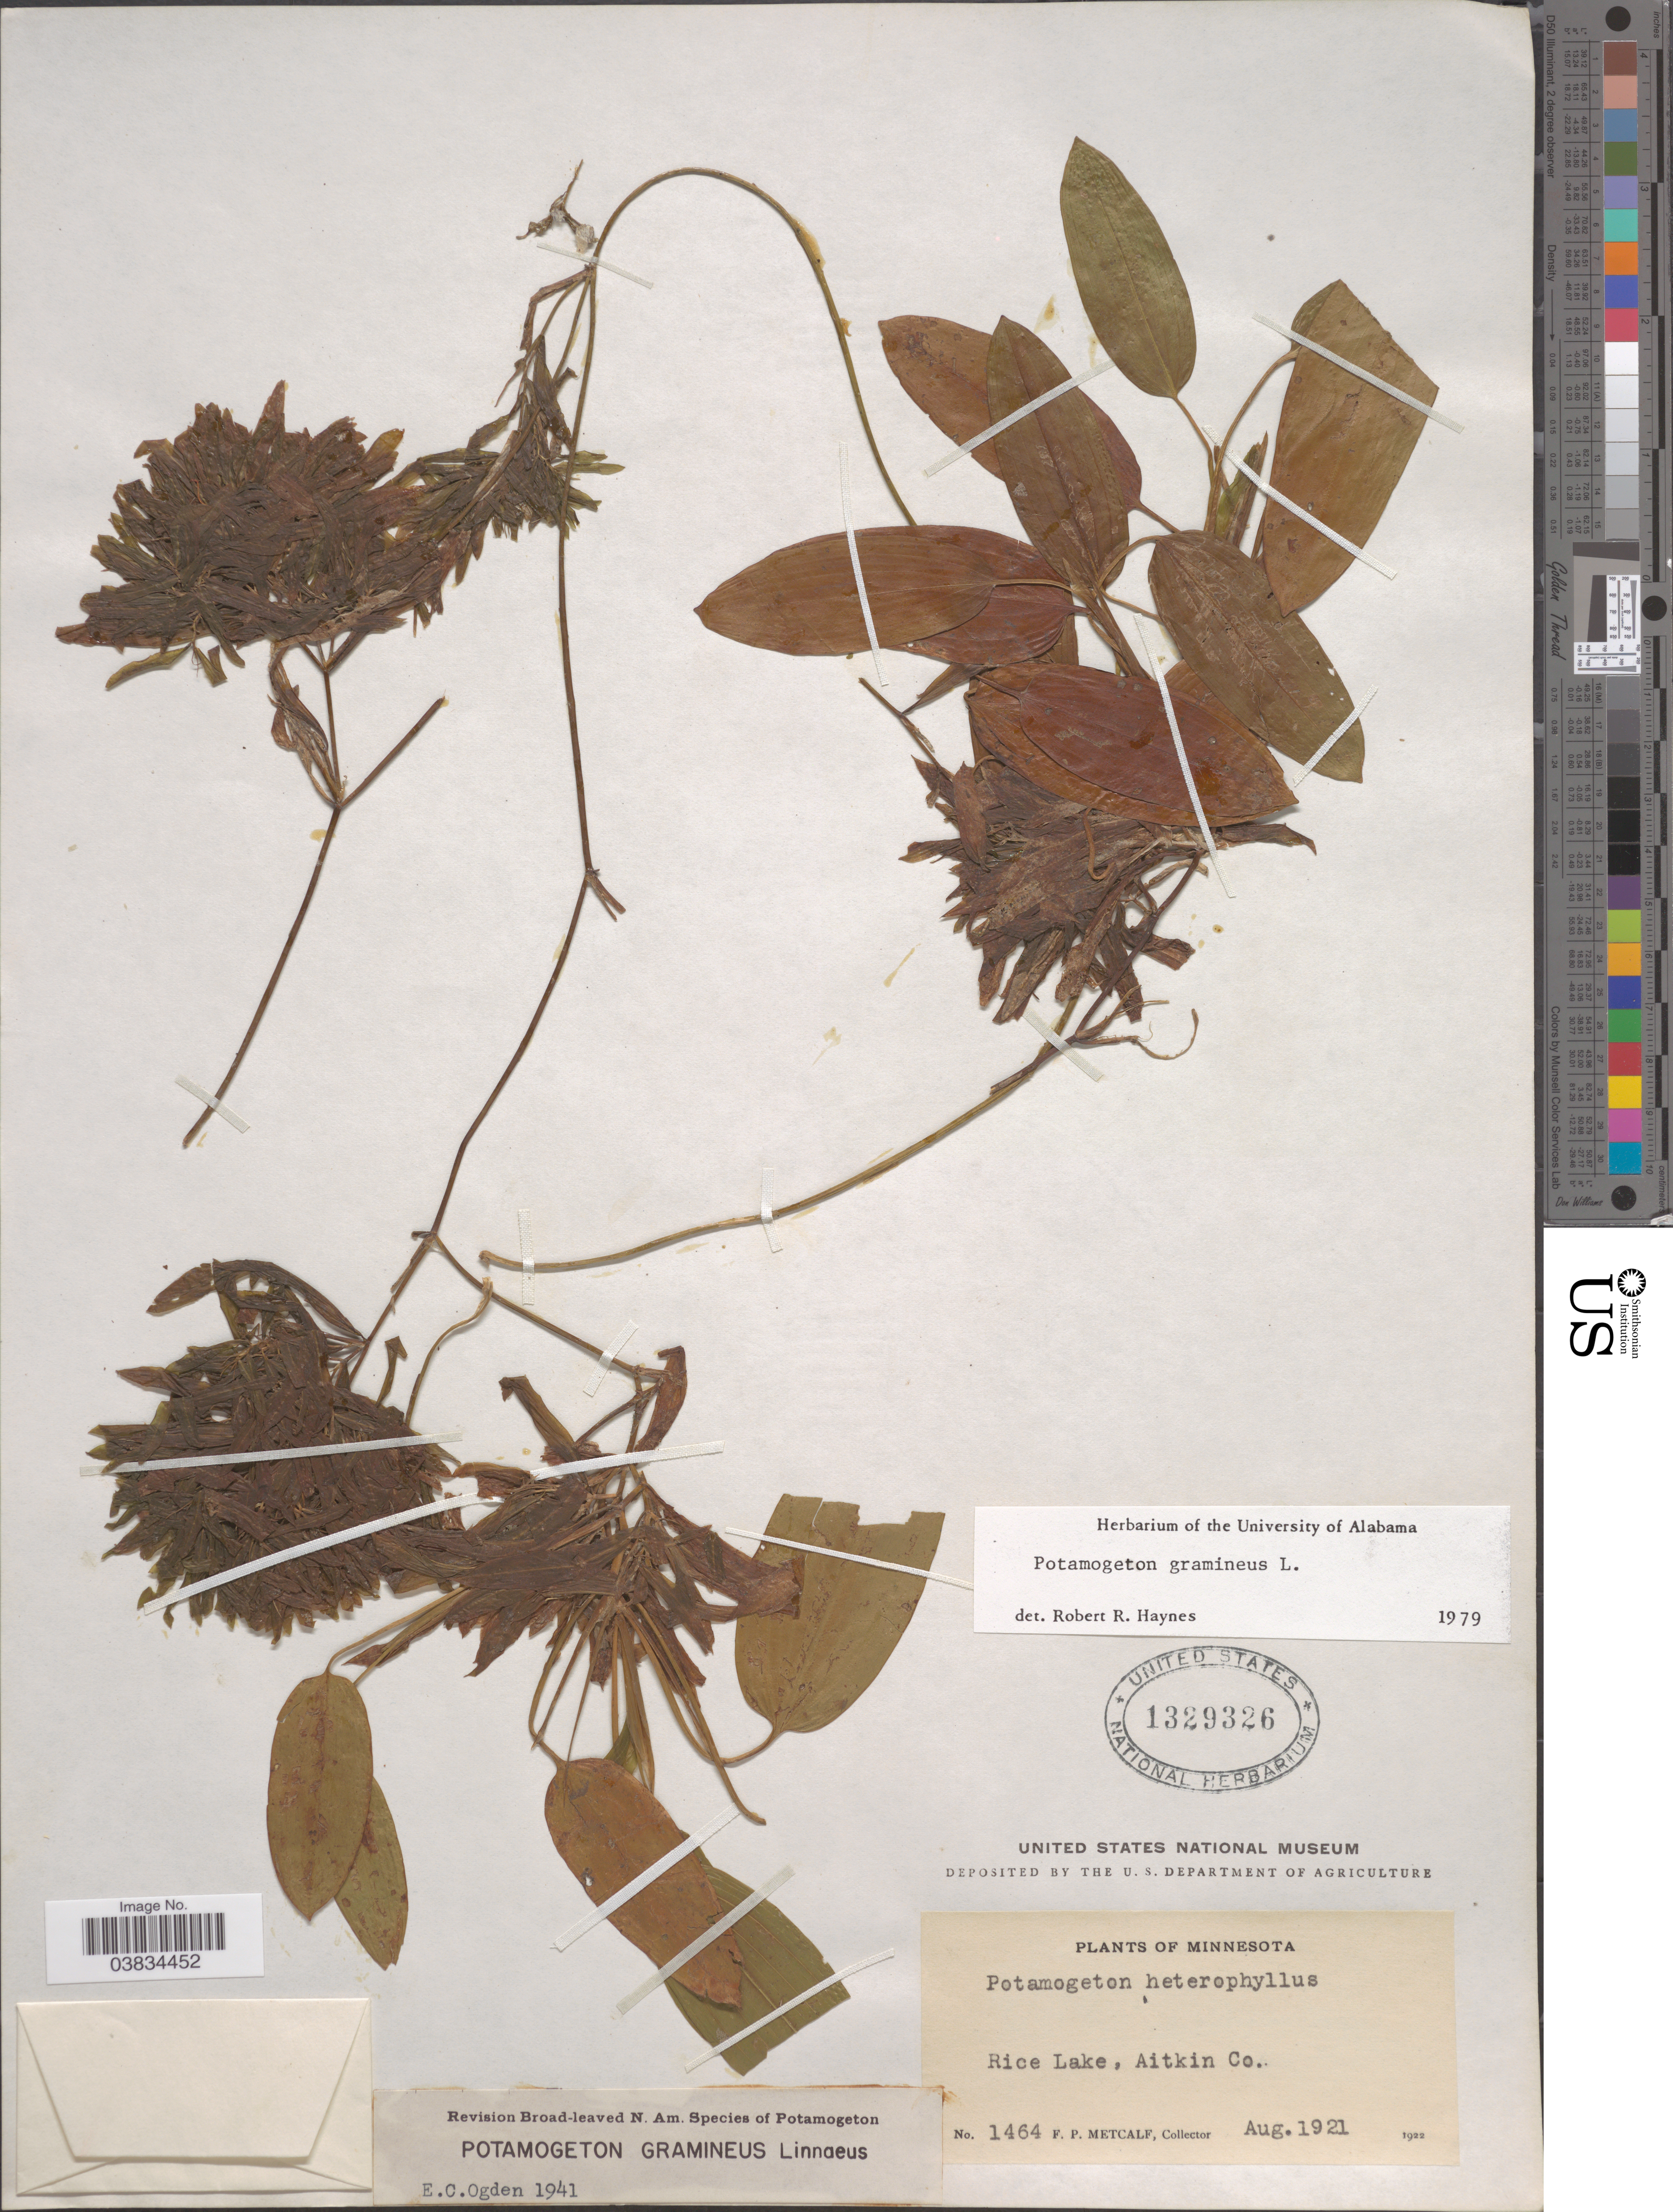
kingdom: Plantae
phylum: Tracheophyta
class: Liliopsida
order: Alismatales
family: Potamogetonaceae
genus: Potamogeton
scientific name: Potamogeton gramineus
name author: L.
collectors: F. Metcalf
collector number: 1464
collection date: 1921-08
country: United States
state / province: Minnesota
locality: Rice Lake, Aitkin Co.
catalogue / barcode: US 1329326